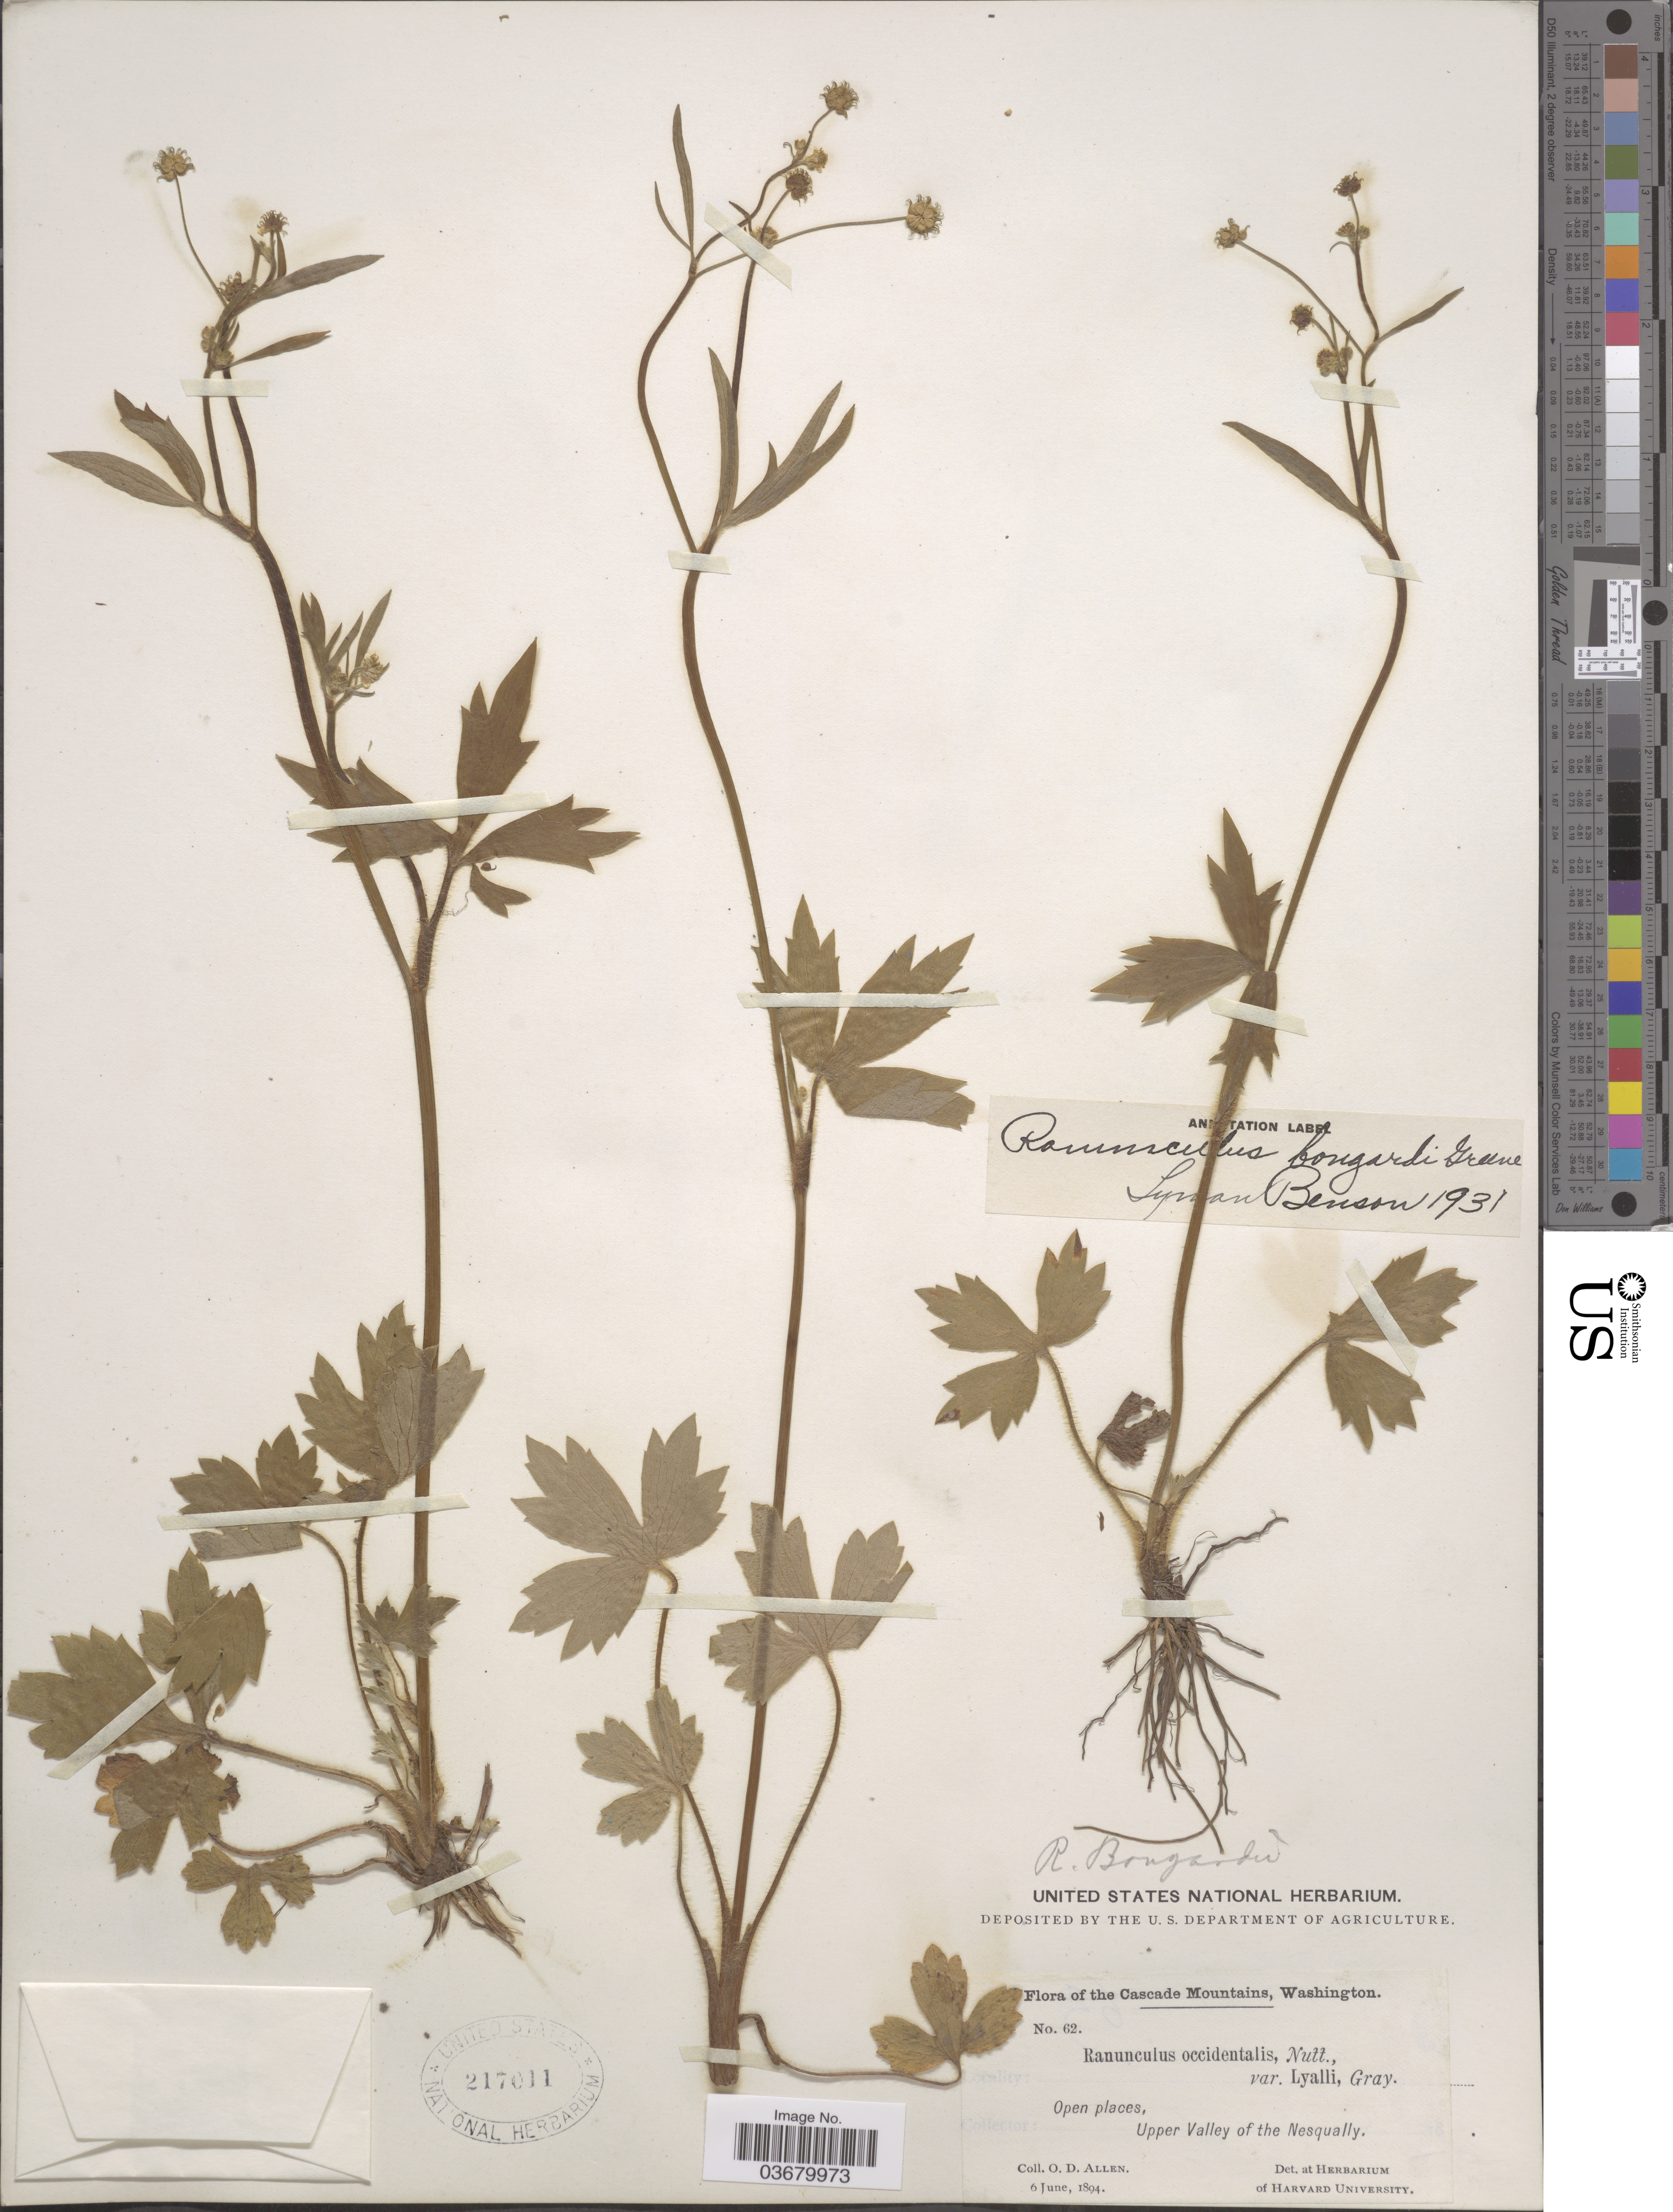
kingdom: Plantae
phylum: Tracheophyta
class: Magnoliopsida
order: Ranunculales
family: Ranunculaceae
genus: Ranunculus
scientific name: Ranunculus bongardii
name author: Greene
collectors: O. D. Allen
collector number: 62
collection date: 1894-06-06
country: United States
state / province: Washington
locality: The Cascade Mountains. Upper Valley of the Nesqually.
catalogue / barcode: US 217011